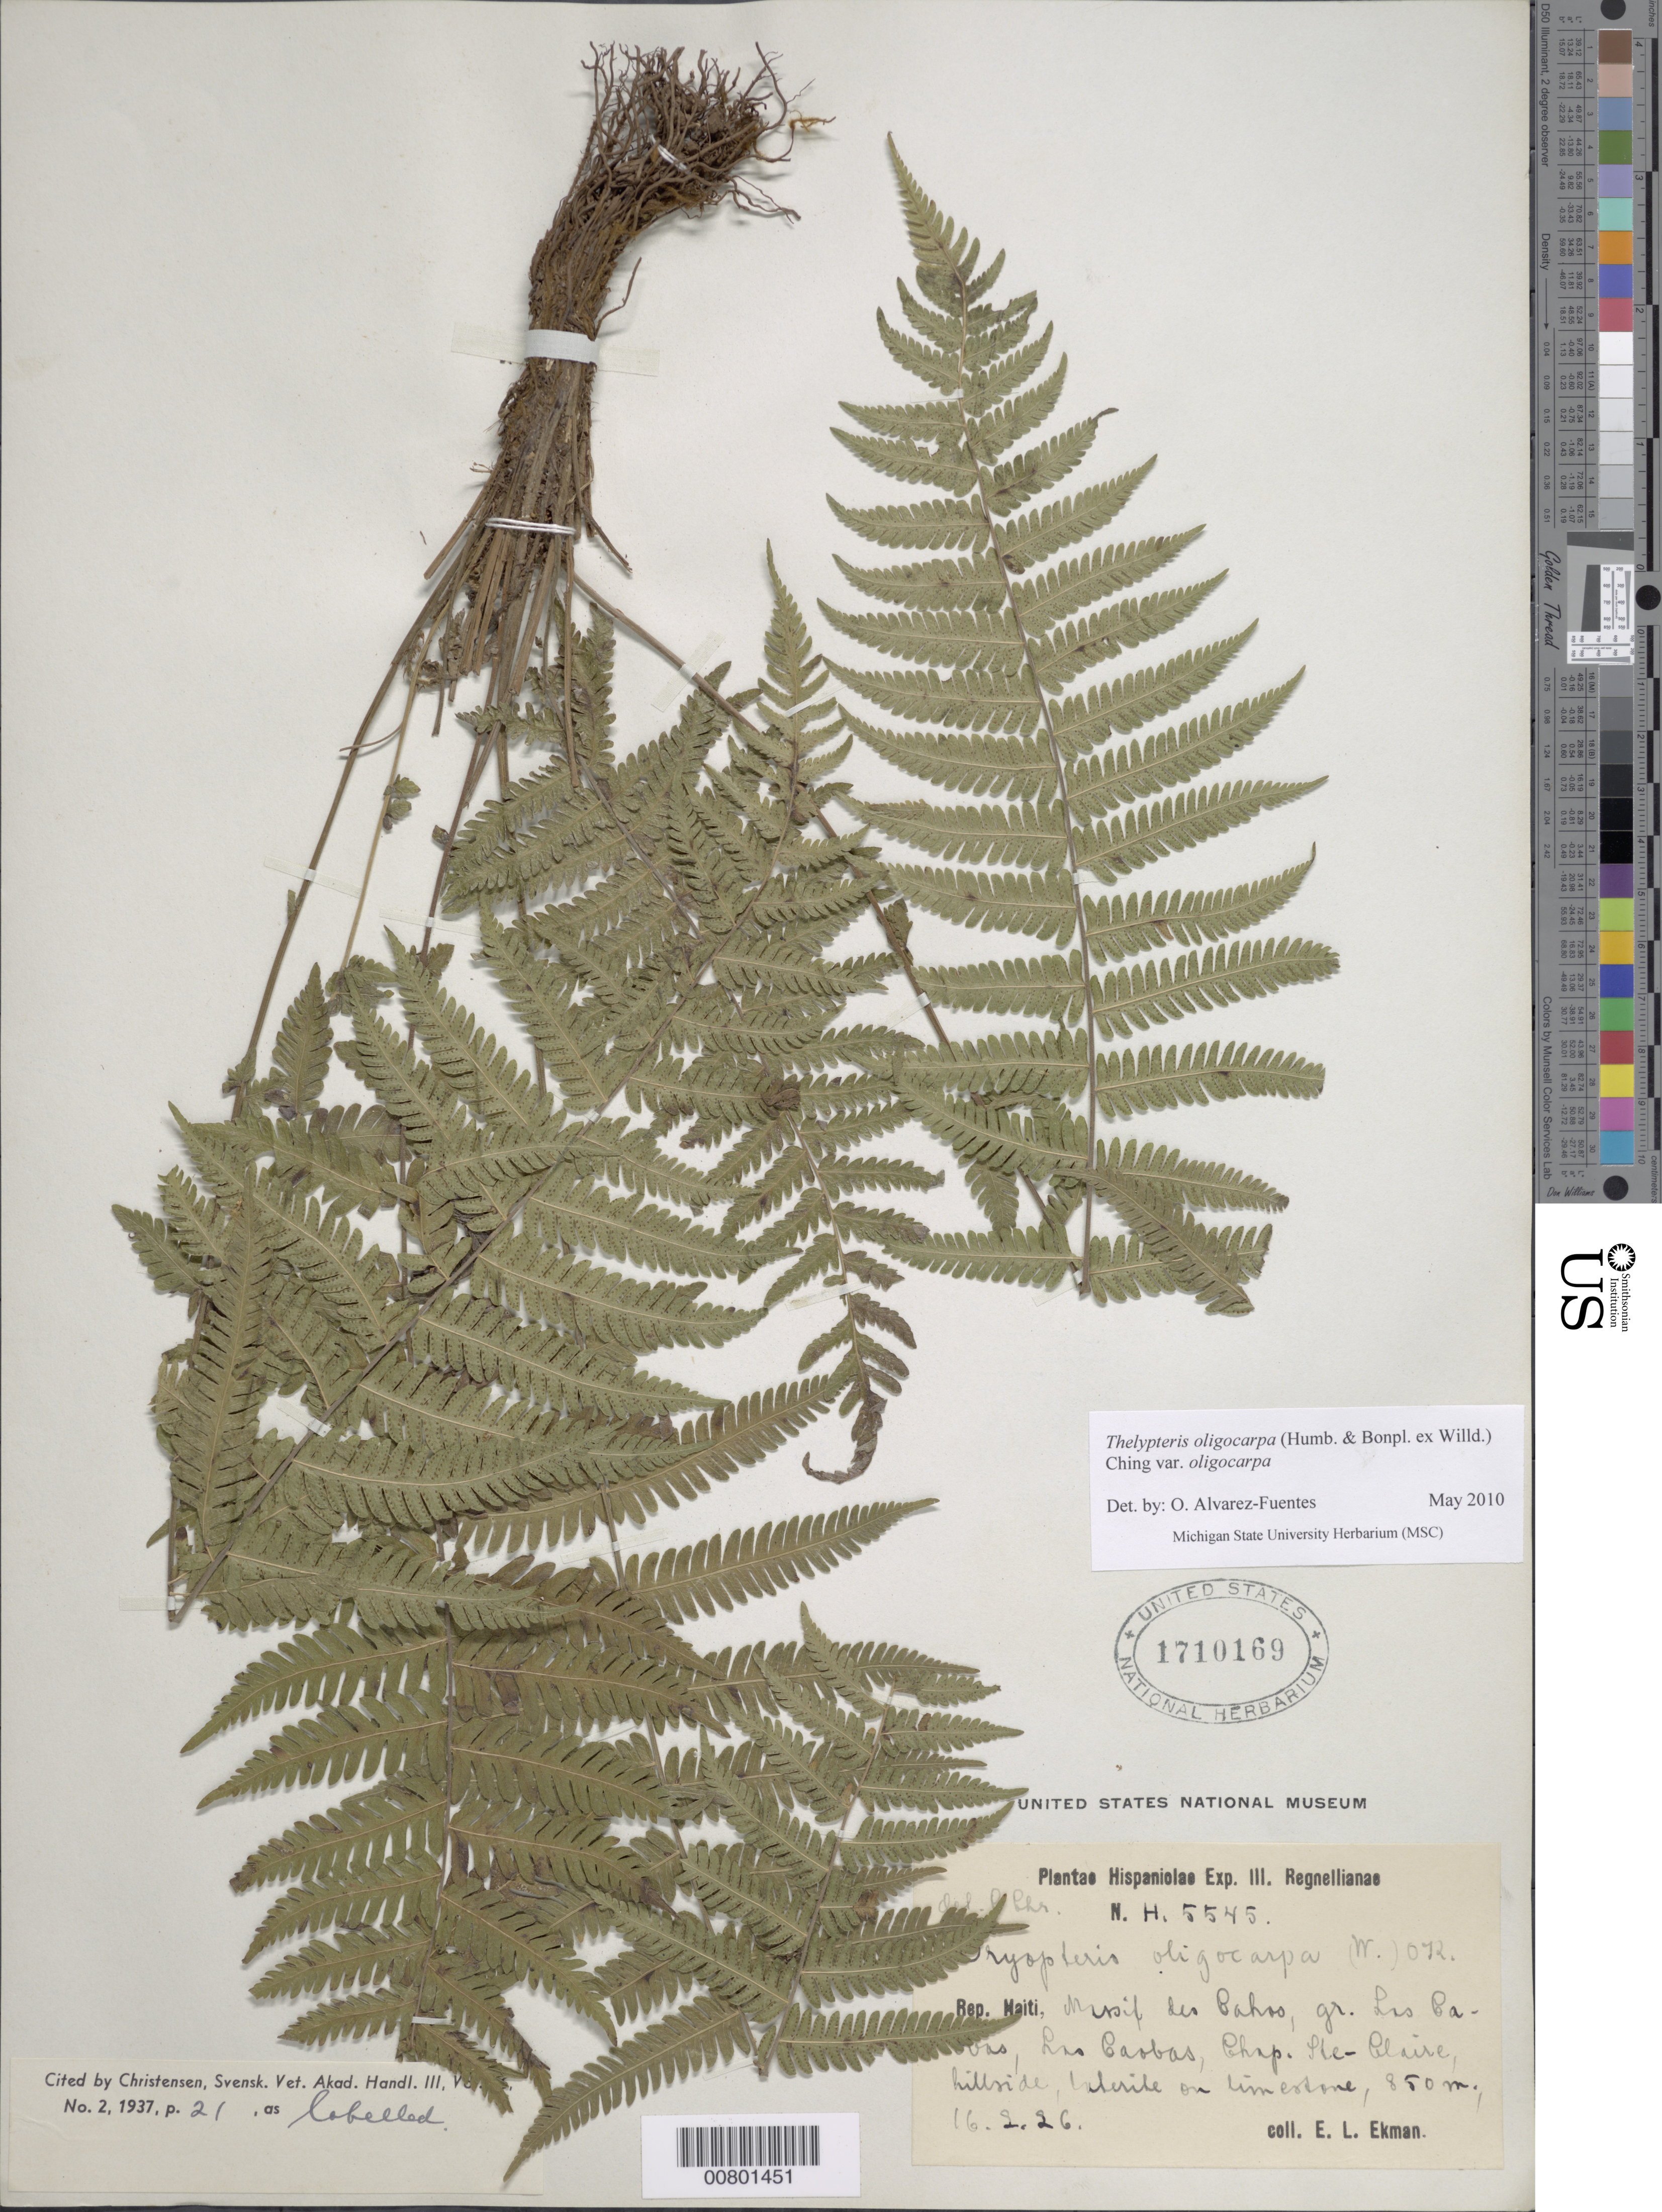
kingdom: Plantae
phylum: Tracheophyta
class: Polypodiopsida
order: Polypodiales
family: Thelypteridaceae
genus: Amauropelta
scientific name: Amauropelta oligocarpa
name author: (Humb. & Bonpl. ex Willd.) Pic. Serm.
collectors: E. L. Ekman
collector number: H 5545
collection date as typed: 16 Feb 1926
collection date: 1926-02-16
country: Haiti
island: Hispaniola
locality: Massif des Cahao, gr. Las Caobas, Las Caobas, Cha. Ste. Claire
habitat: Hillside, laterite on limestone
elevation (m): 850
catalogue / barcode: US 1710169